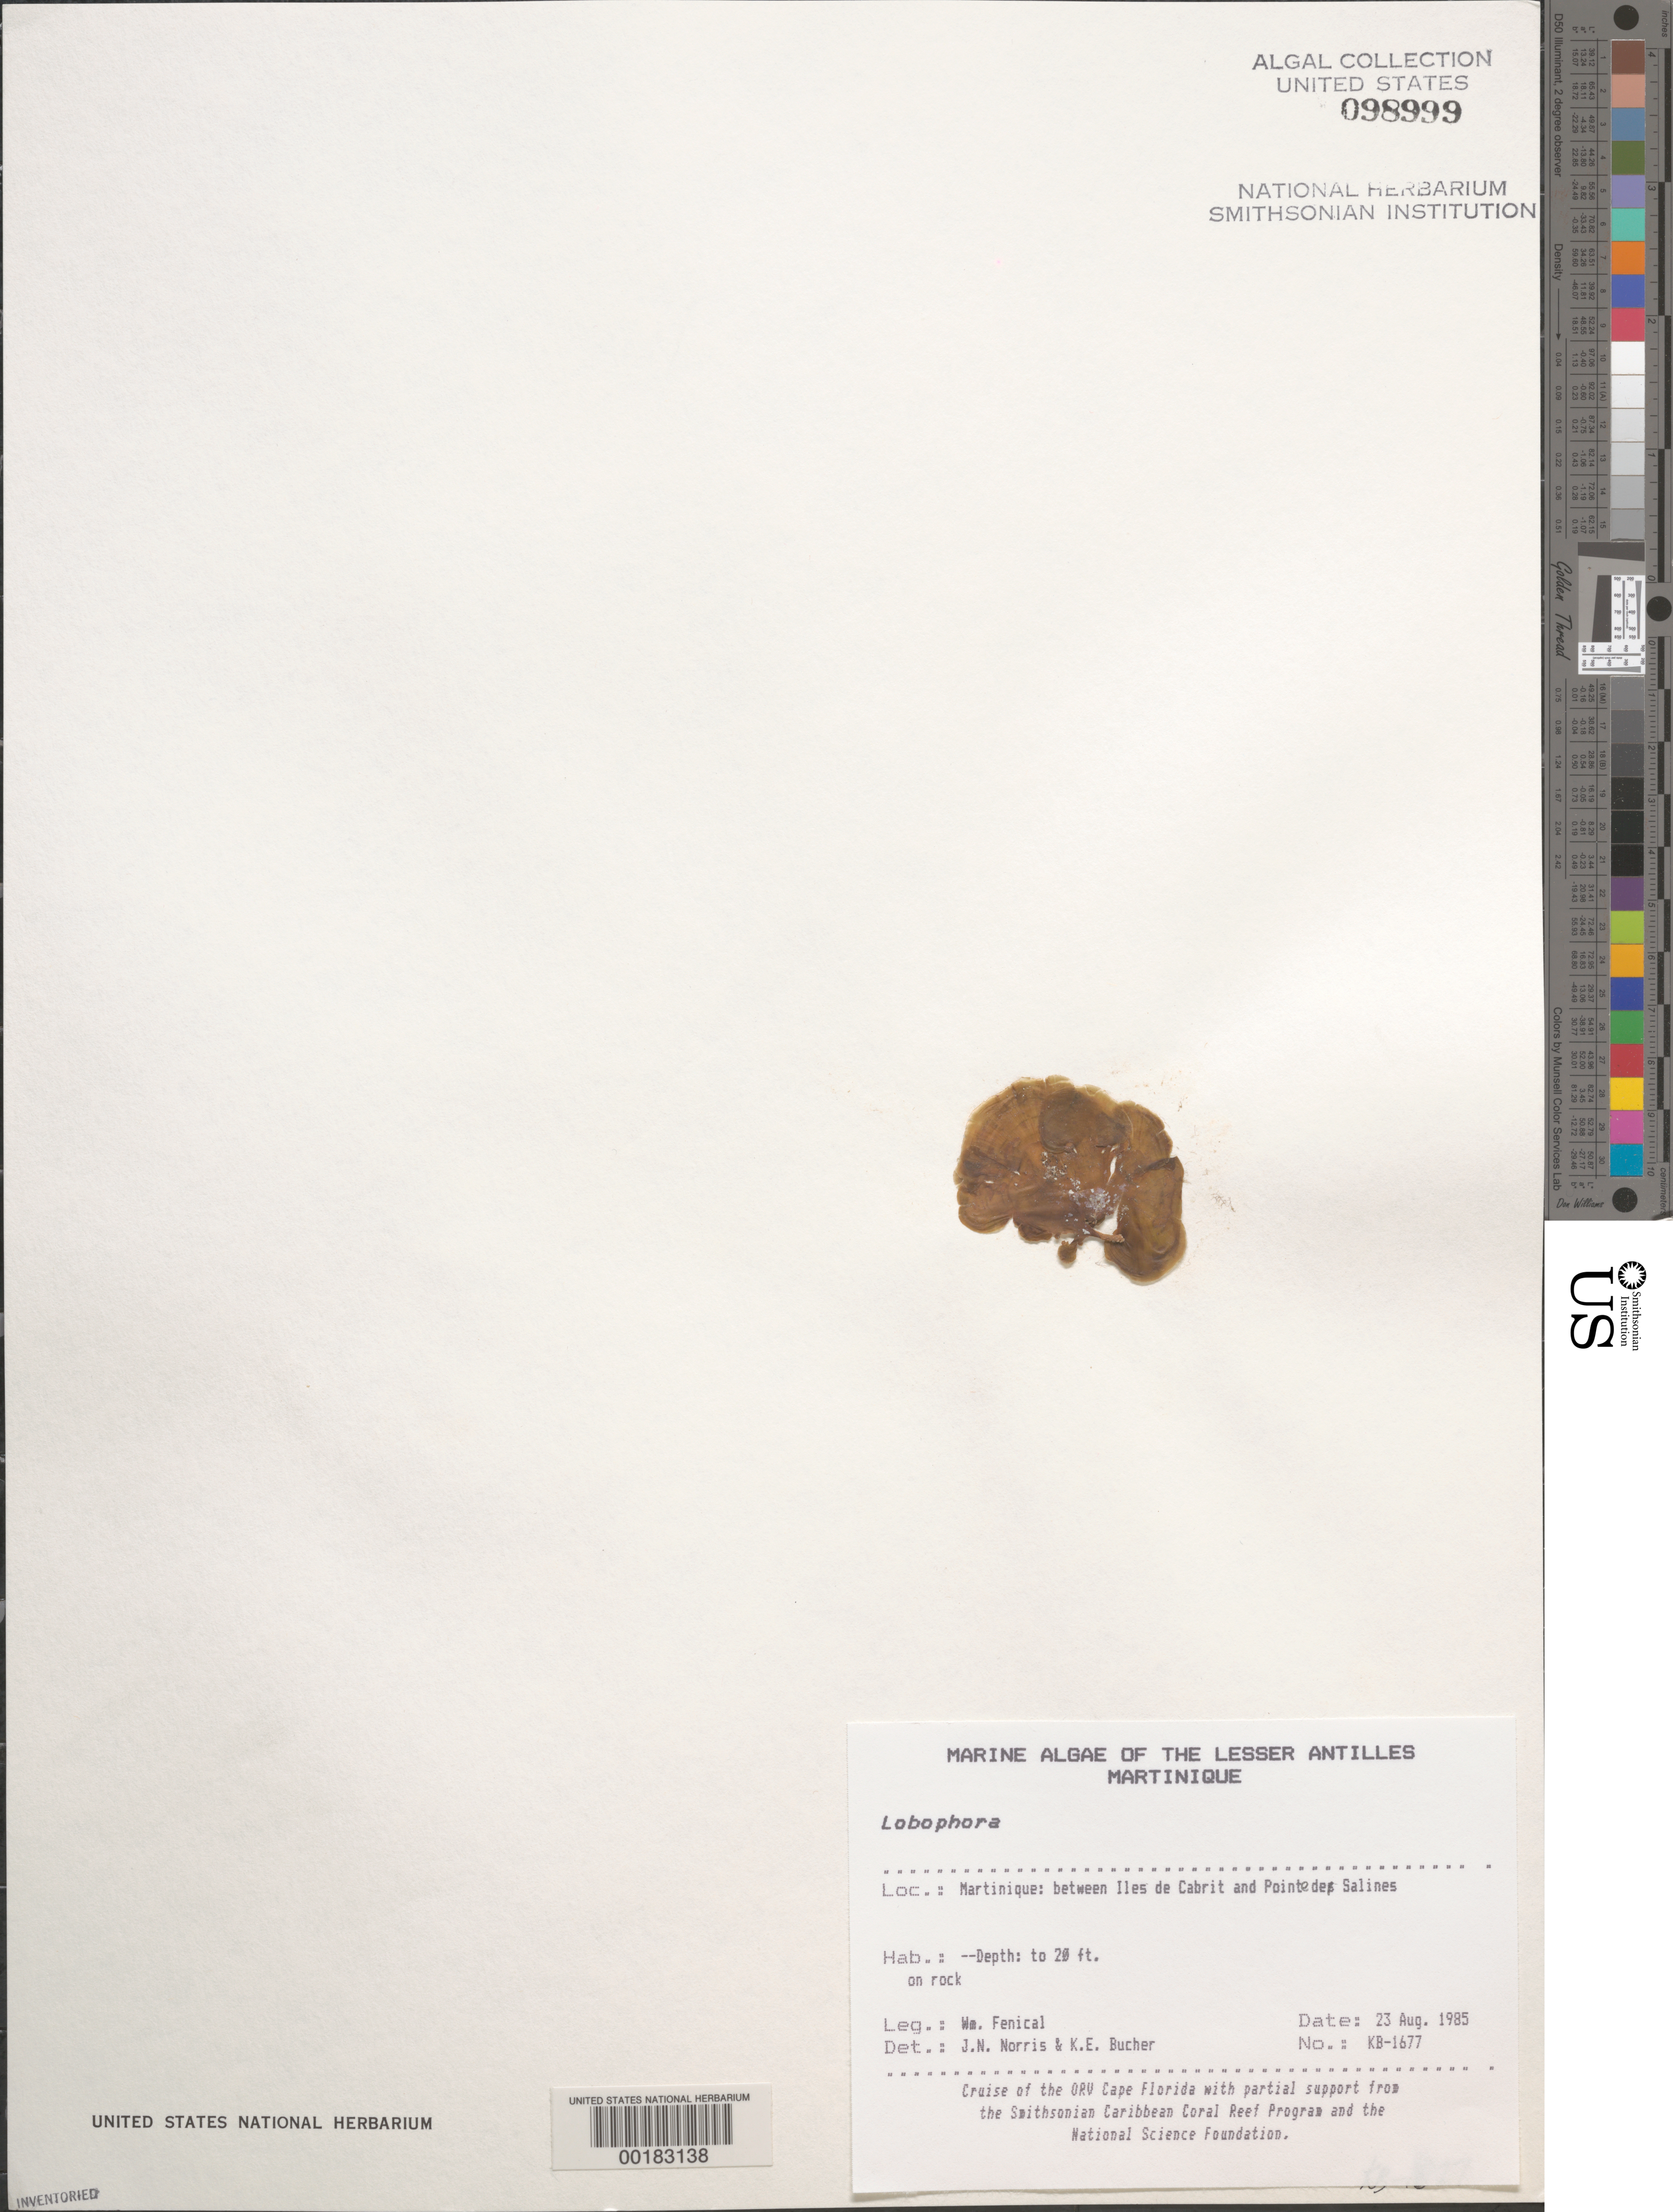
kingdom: Chromista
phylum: Ochrophyta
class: Phaeophyceae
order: Dictyotales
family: Dictyotaceae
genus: Lobophora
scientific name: Lobophora sp.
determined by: Norris, J. N.; Bucher, K. E.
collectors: W. Fenical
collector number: Kb-1677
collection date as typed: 23 Aug 1985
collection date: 1985-08-23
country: Martinique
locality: Between Iles de Cabrit and Pointe de Salines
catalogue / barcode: US 98999